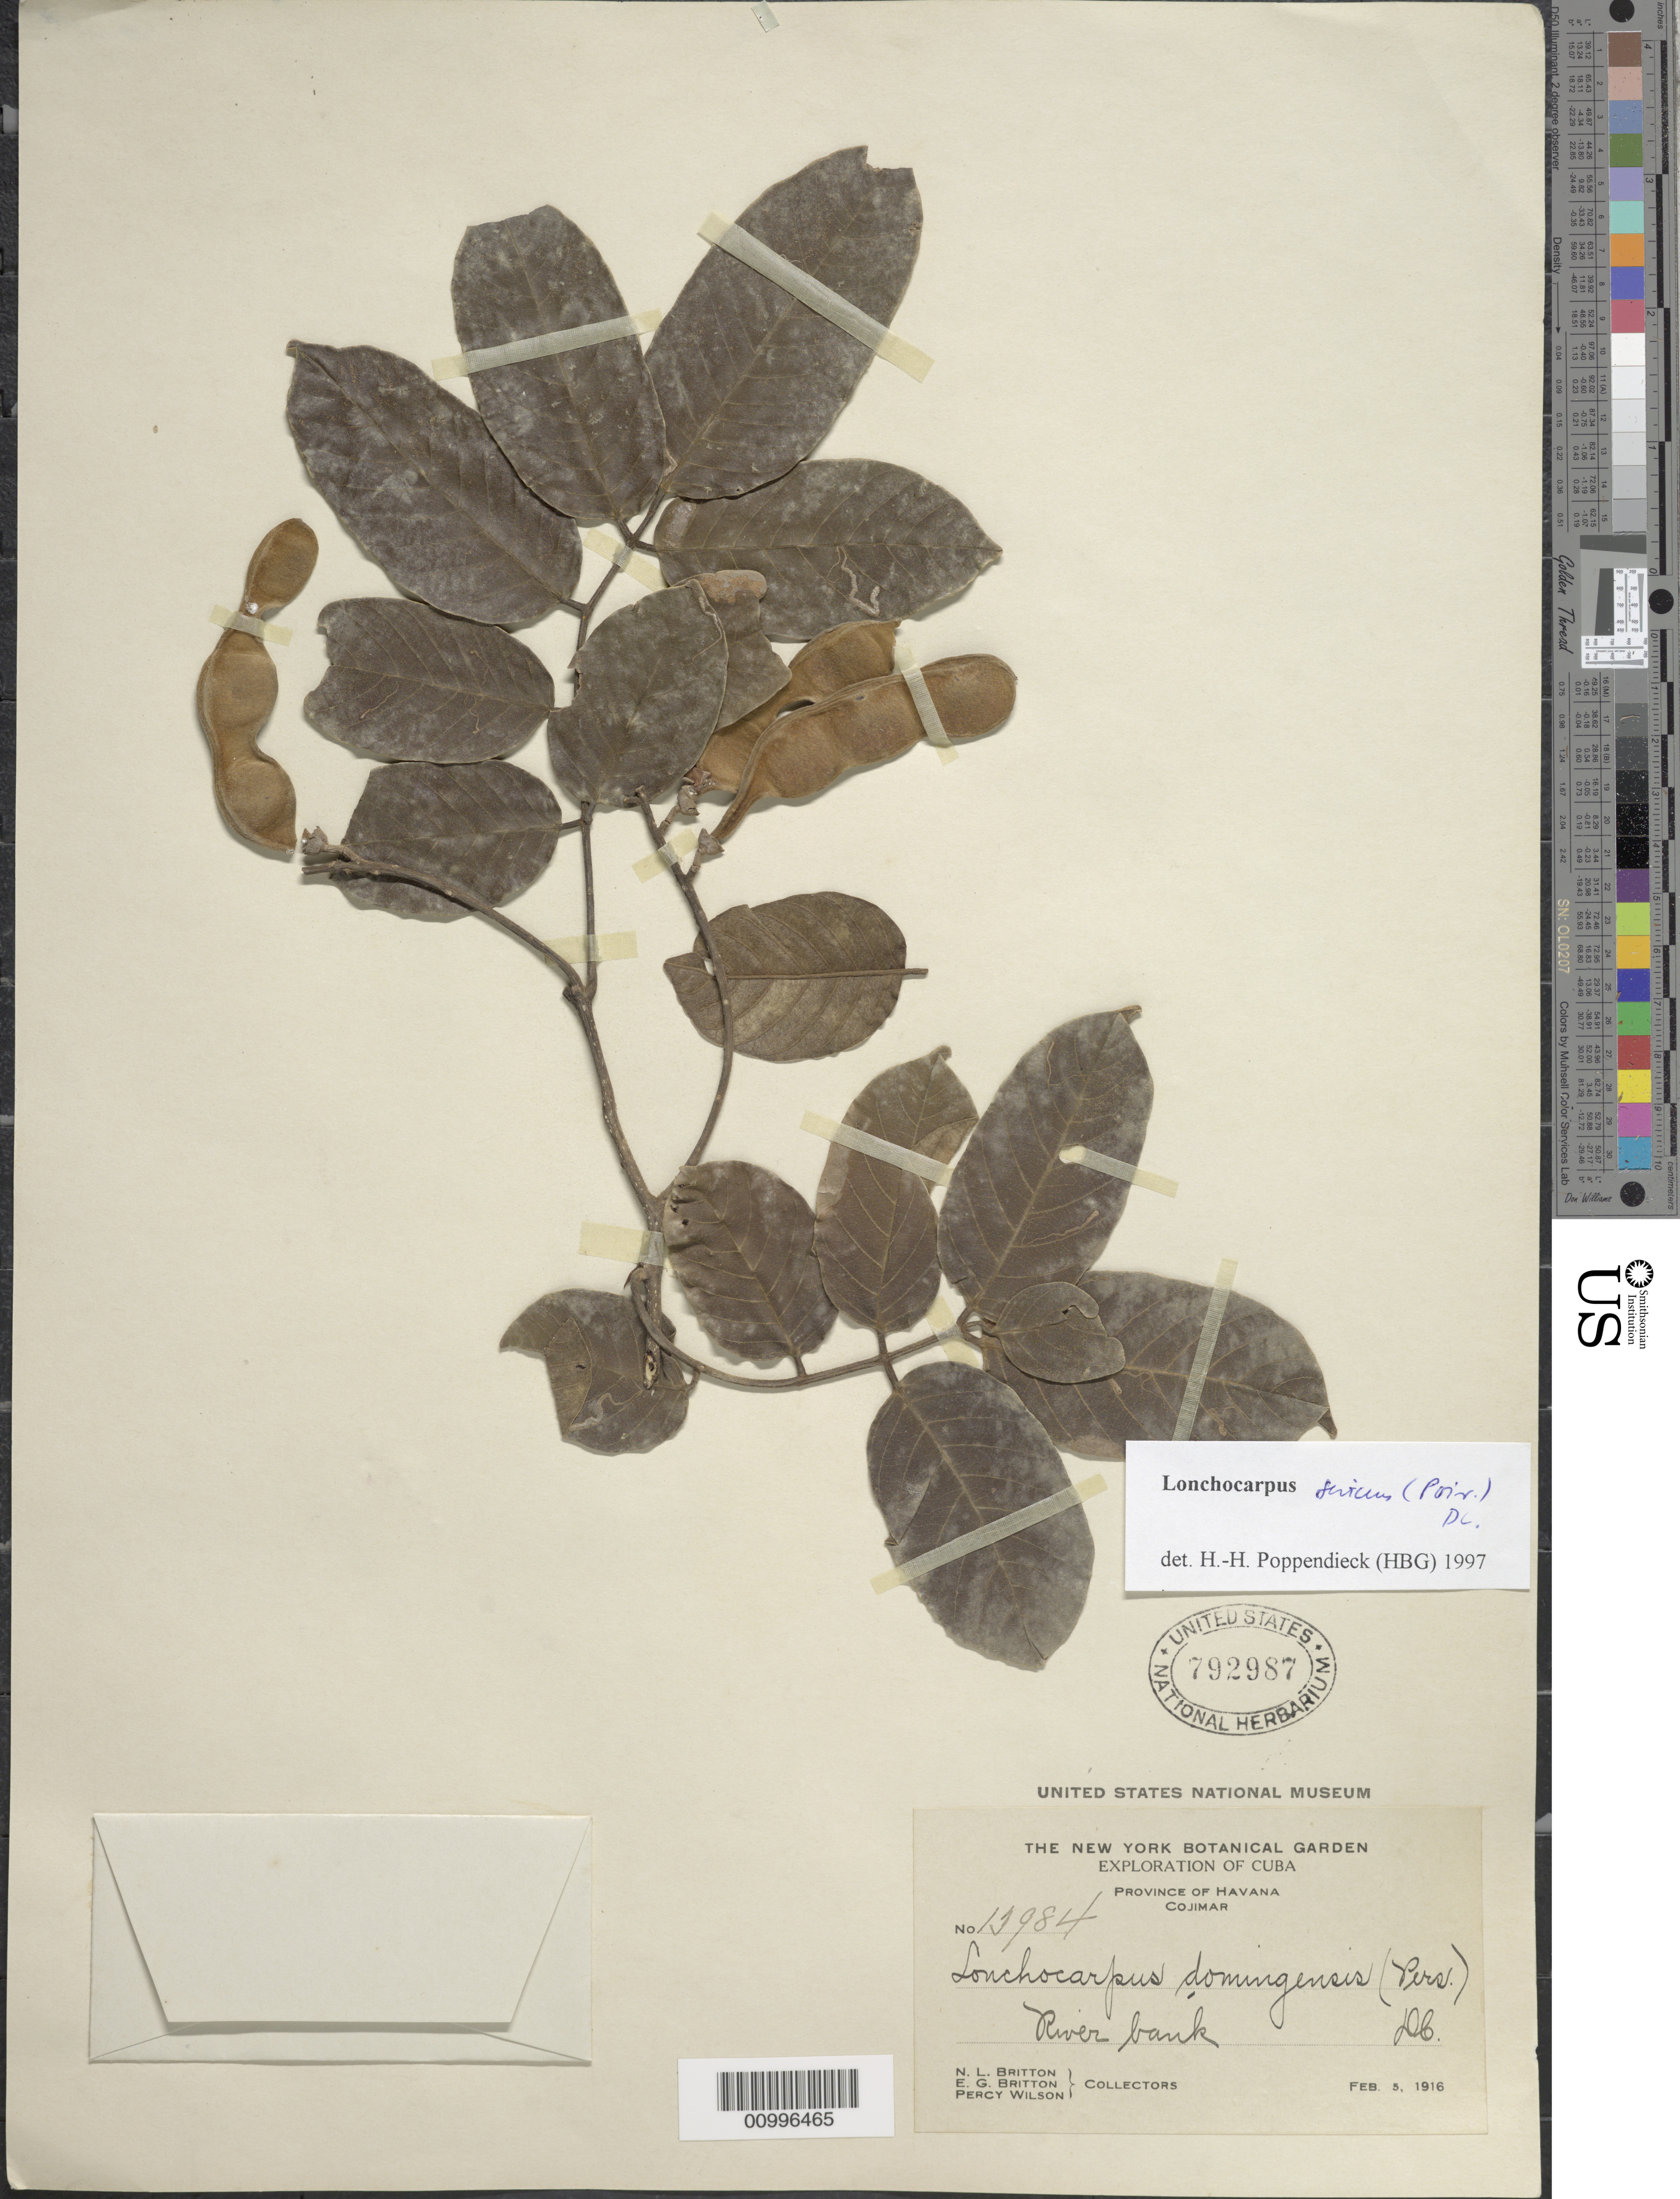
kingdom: Plantae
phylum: Tracheophyta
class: Magnoliopsida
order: Fabales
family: Fabaceae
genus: Lonchocarpus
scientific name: Lonchocarpus sericeus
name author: (Poir.) Kunth ex DC.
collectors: N. Britton, E. G. Britton & P. Wilson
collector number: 13984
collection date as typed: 05 Feb 1916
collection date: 1916-02-05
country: Cuba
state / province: La Habana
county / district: Municipio Habana del Este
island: Cuba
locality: Cojimar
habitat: River bank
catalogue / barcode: US 792987